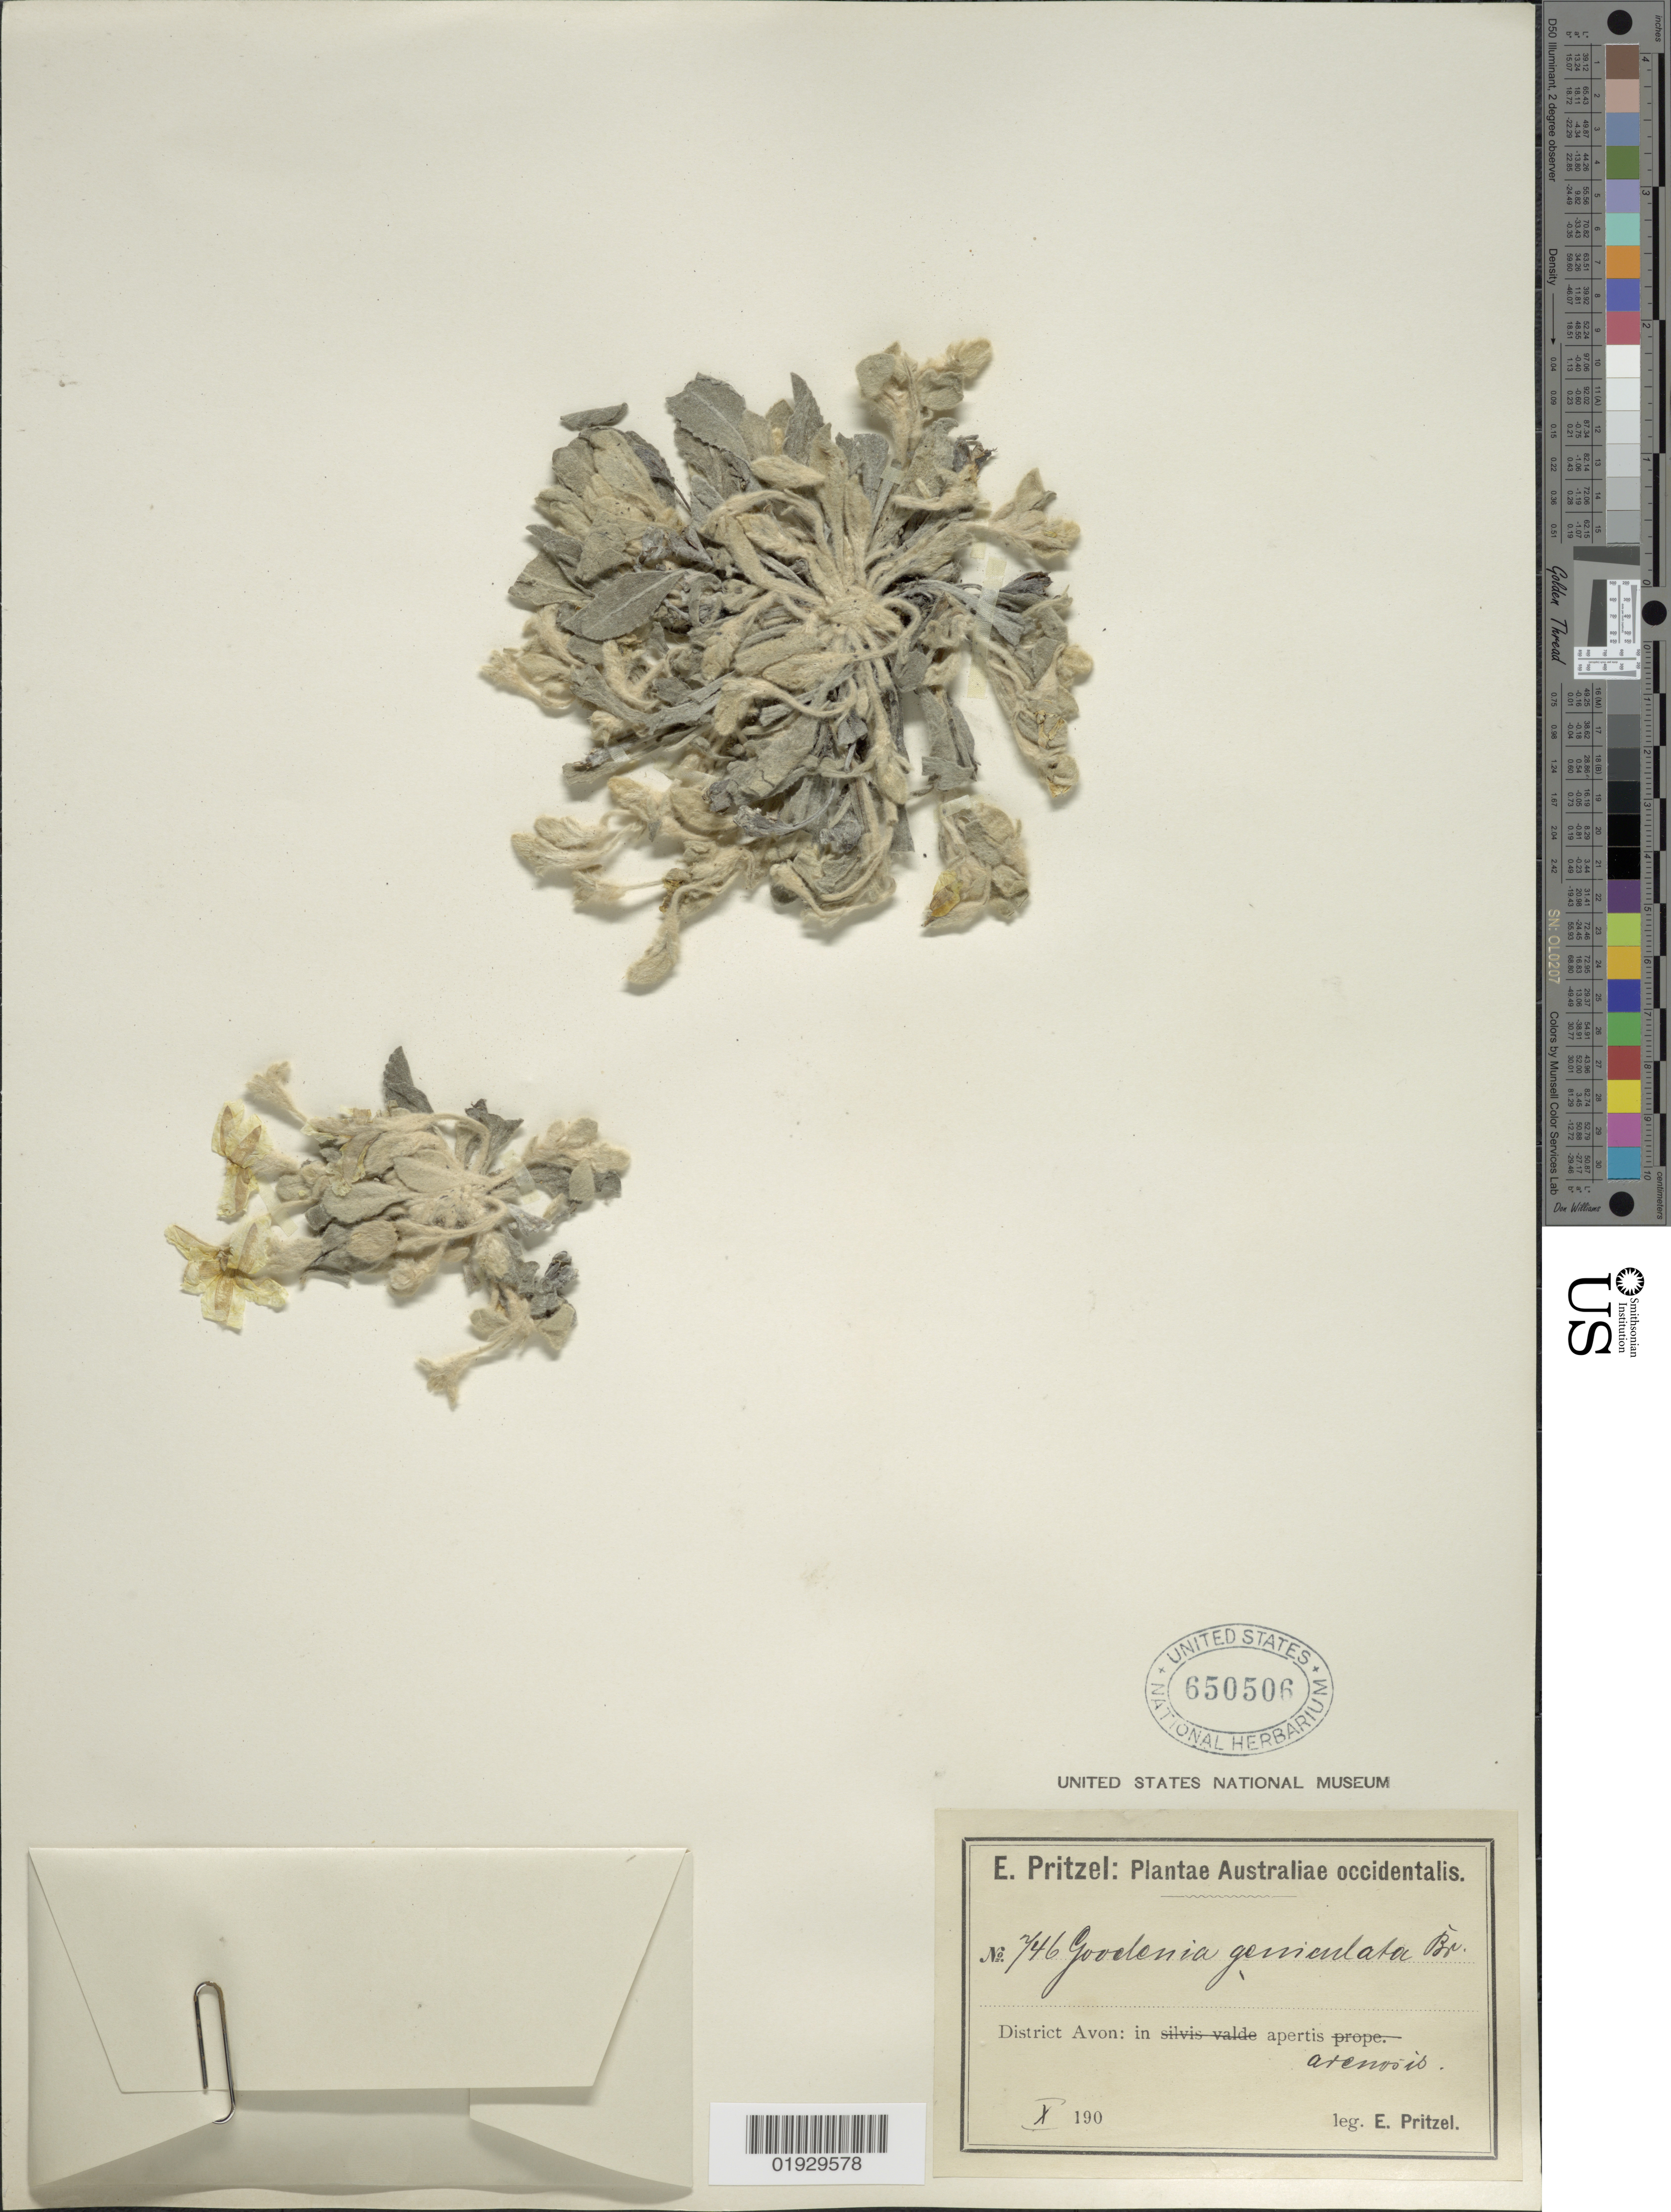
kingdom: Plantae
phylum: Tracheophyta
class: Magnoliopsida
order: Asterales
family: Goodeniaceae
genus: Goodenia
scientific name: Goodenia geniculata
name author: R. Br.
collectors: E. G. Pritzel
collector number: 746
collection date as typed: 10 190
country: Australia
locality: Australiae occidentalis. District Avon: in apertis arenosis.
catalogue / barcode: US 650506